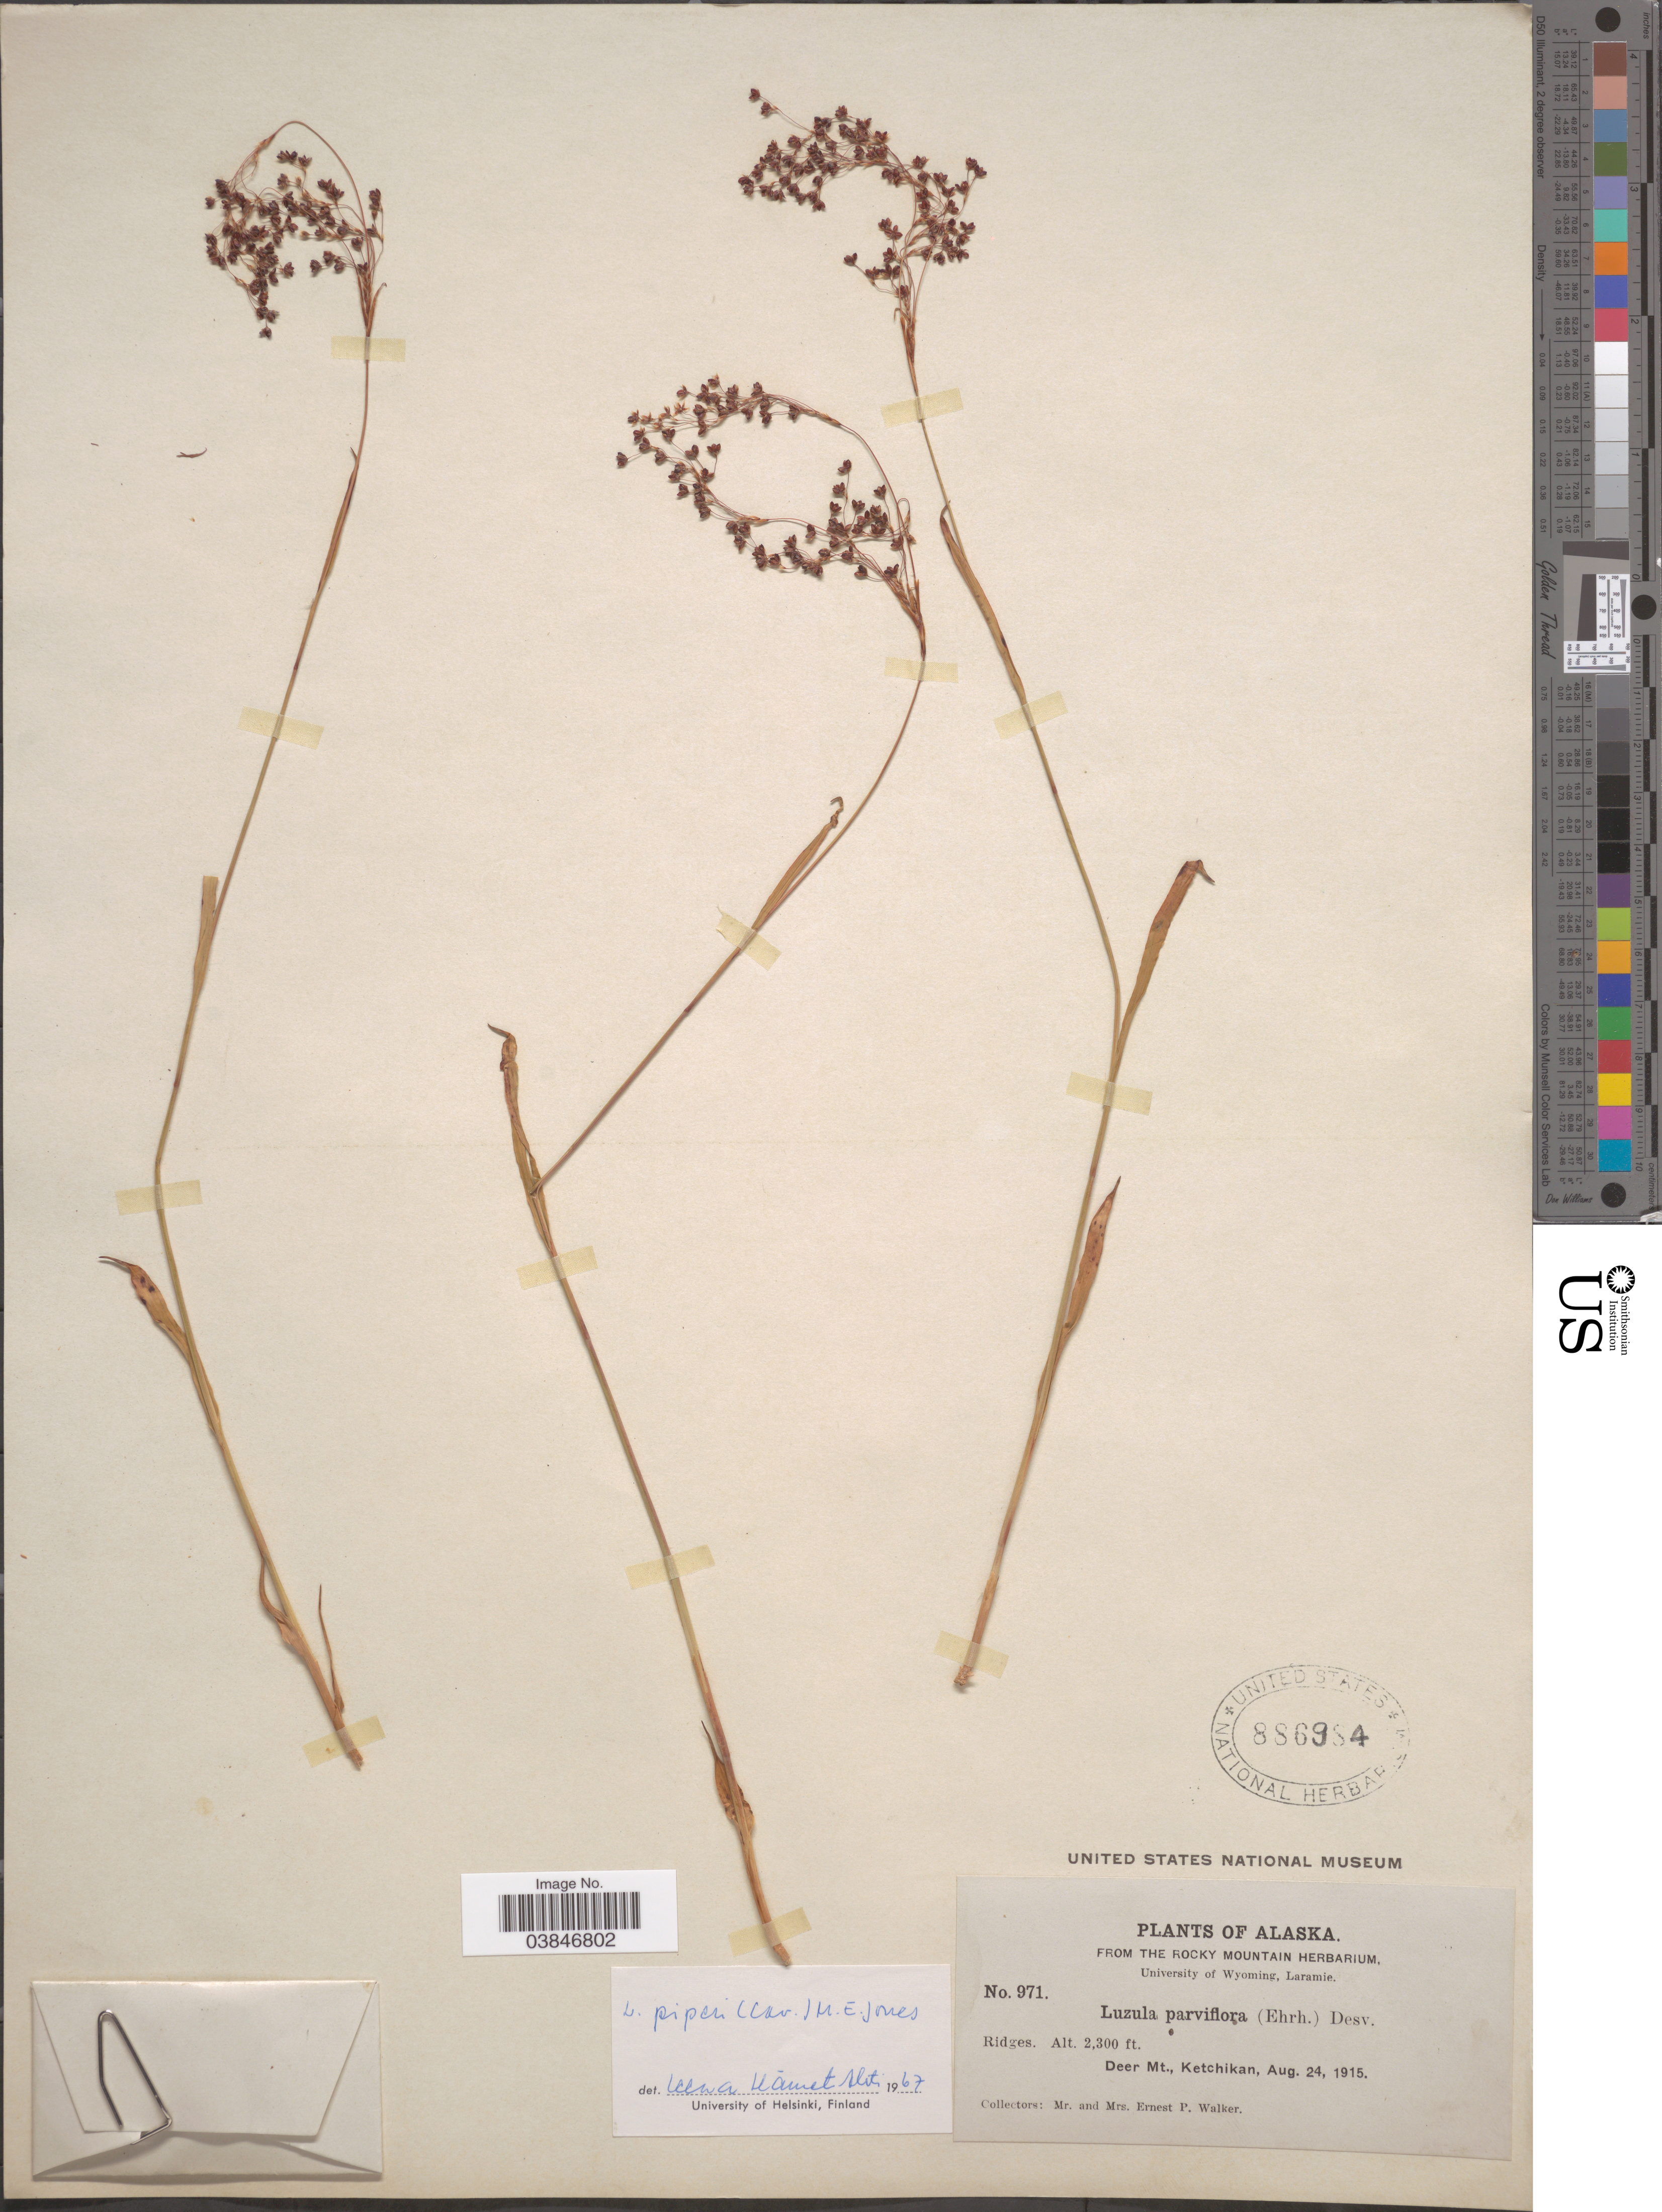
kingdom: Plantae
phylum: Tracheophyta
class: Liliopsida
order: Poales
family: Juncaceae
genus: Luzula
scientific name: Luzula piperi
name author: (Coville) M.E. Jones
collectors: E. P. Walker & E. Walker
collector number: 971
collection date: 1915-08-24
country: United States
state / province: Alaska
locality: Deer Mt., Ketchikan.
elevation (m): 701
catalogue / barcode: US 886984